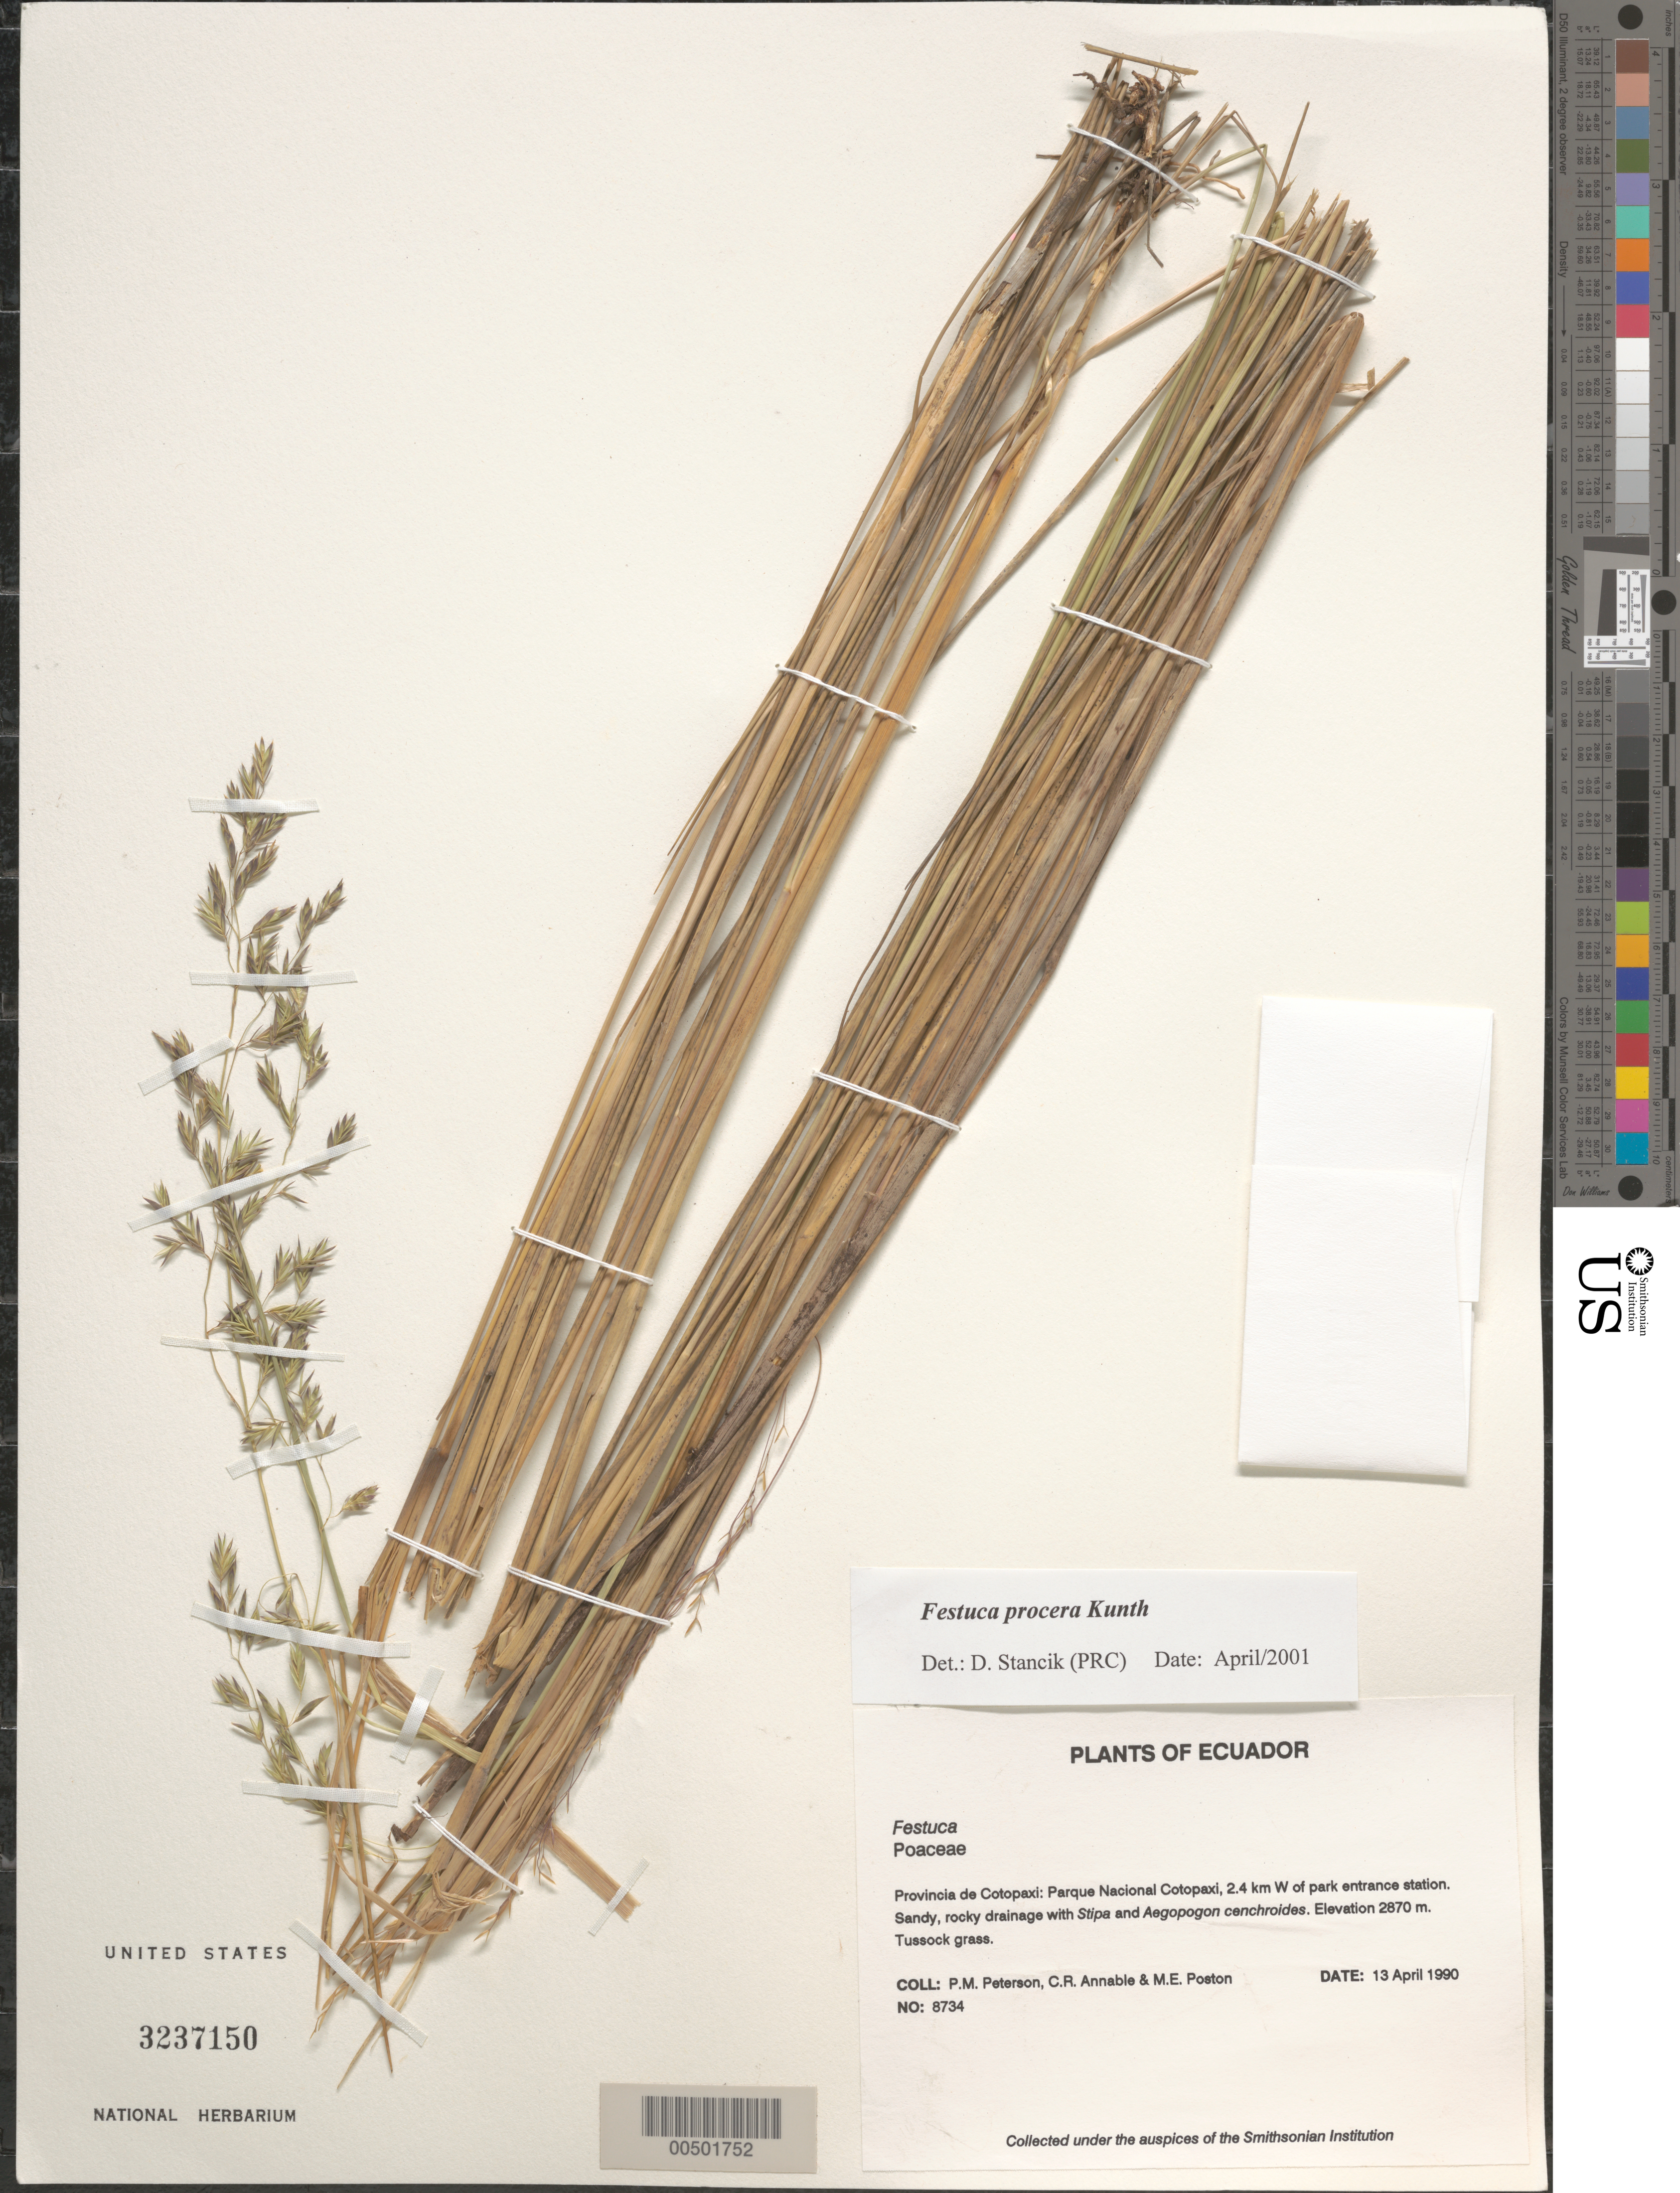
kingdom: Plantae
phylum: Tracheophyta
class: Liliopsida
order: Poales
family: Poaceae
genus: Festuca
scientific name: Festuca procera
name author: Kunth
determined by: Stancik, D.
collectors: P. M. Peterson, C. R. Annable & M. Poston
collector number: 08734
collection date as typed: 13 Apr 1990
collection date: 1990-04-13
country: Ecuador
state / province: Cotopaxi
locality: Parque Nacional Cotopaxi, 2.4 km W of Park entrance station.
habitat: Sandy, rocky drainage with Stipa and Aegopogon cenchroides.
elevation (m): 2870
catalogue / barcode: US 3237150